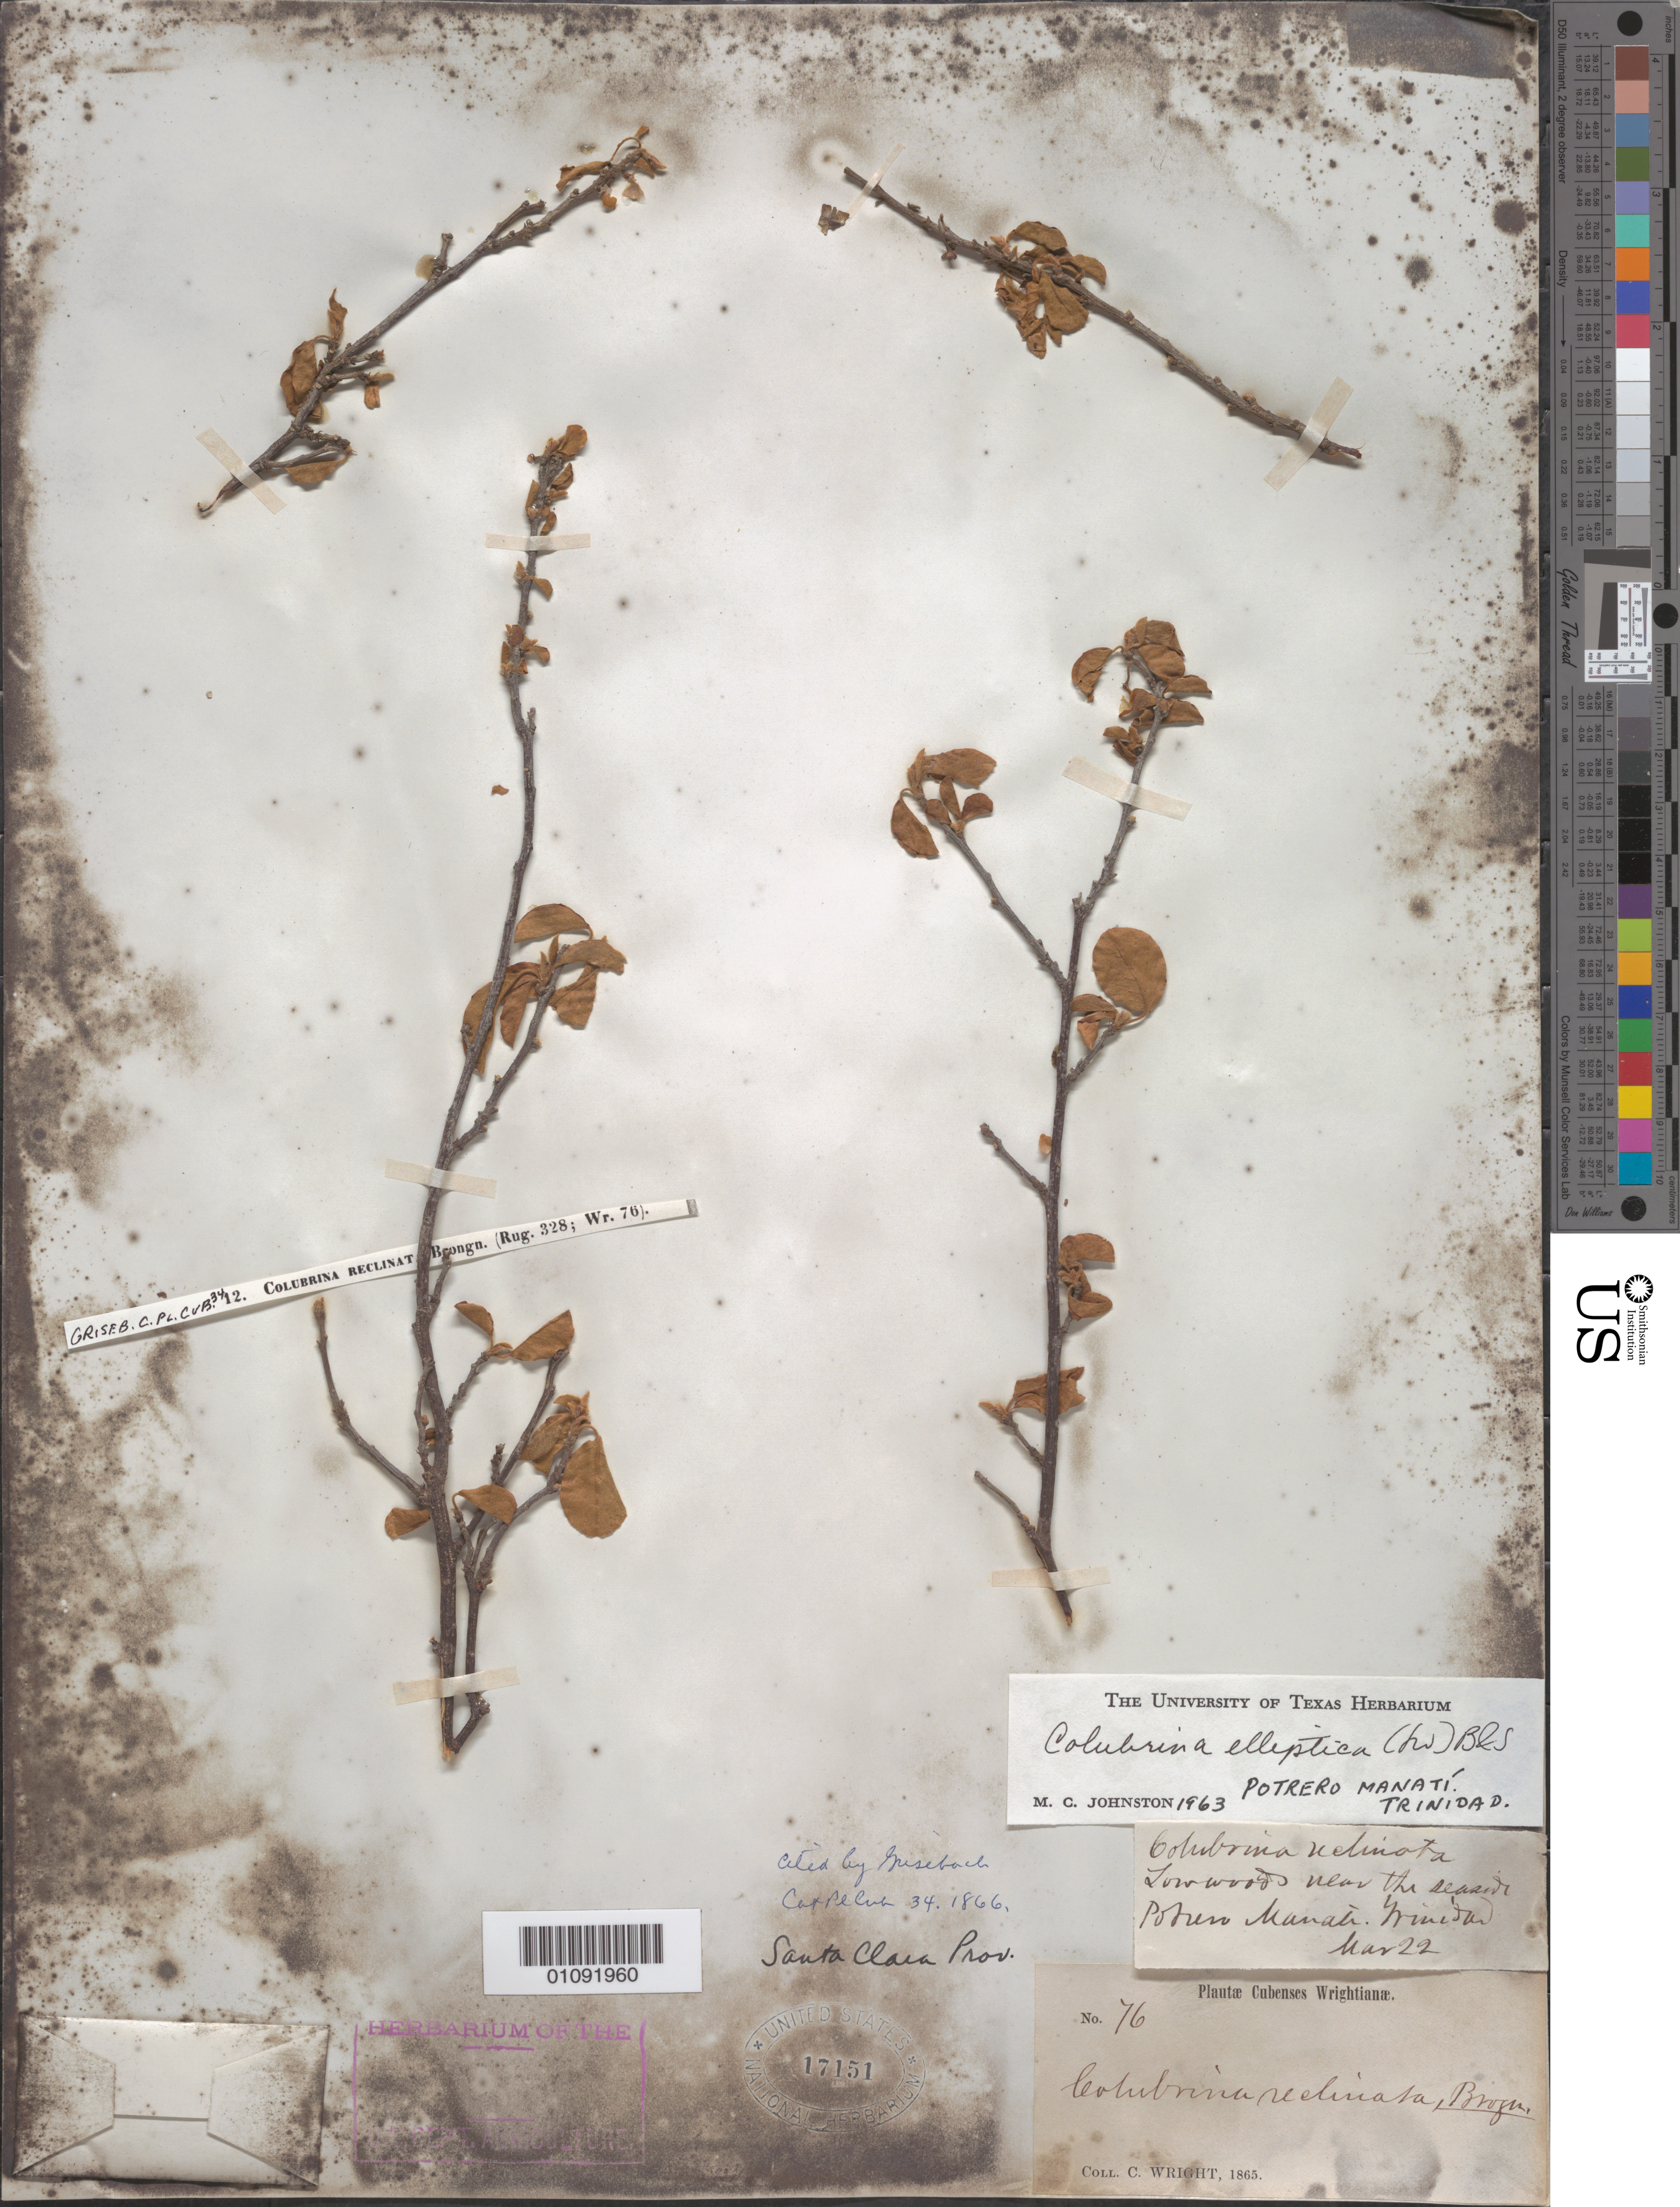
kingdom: Plantae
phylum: Tracheophyta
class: Magnoliopsida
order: Rosales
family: Rhamnaceae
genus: Colubrina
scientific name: Colubrina elliptica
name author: (Sw.) Brizicky & W.L. Stern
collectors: C. Wright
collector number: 76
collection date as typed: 1865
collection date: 1865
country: Cuba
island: Cuba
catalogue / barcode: US 17151